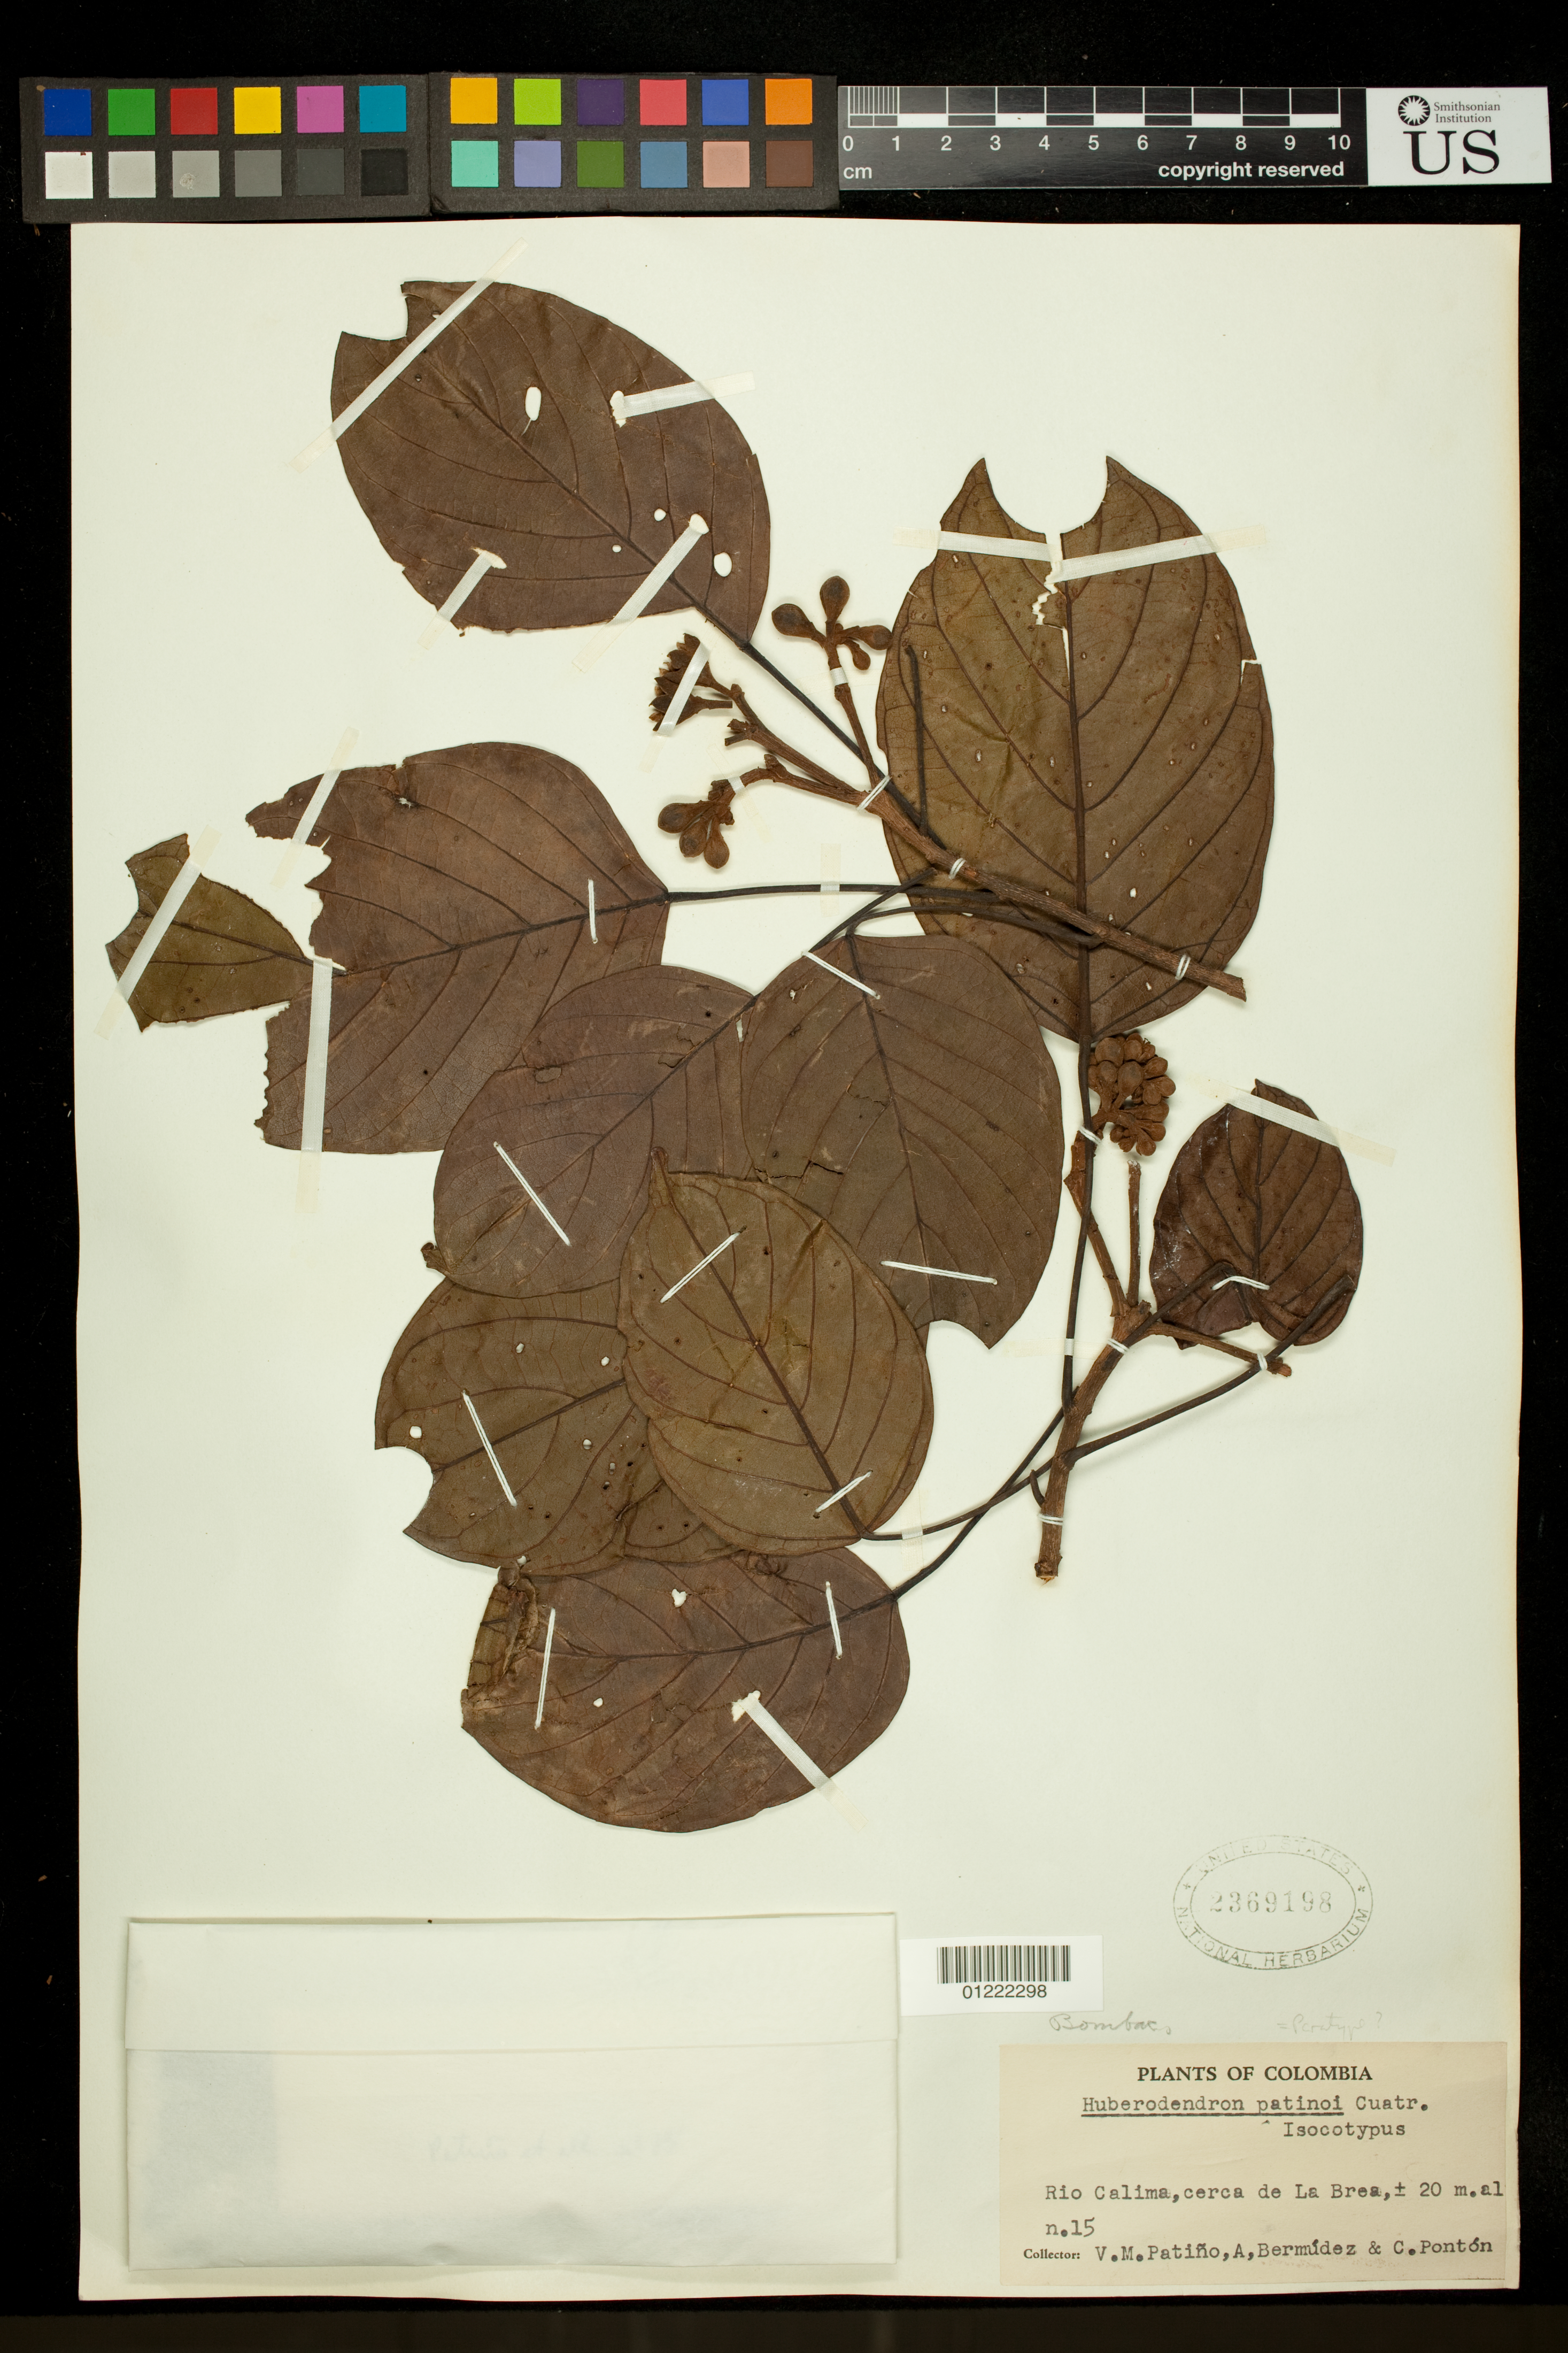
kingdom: Plantae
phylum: Tracheophyta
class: Magnoliopsida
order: Malvales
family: Malvaceae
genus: Huberodendron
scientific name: Huberodendron patinoi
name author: Cuatrec.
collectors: V. M. Patiño, A. Bermúdez & C. Pontón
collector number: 15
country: Colombia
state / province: Valle del Cauca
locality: Rio Calima, cerca de la Brea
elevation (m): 20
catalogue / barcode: US 2369198